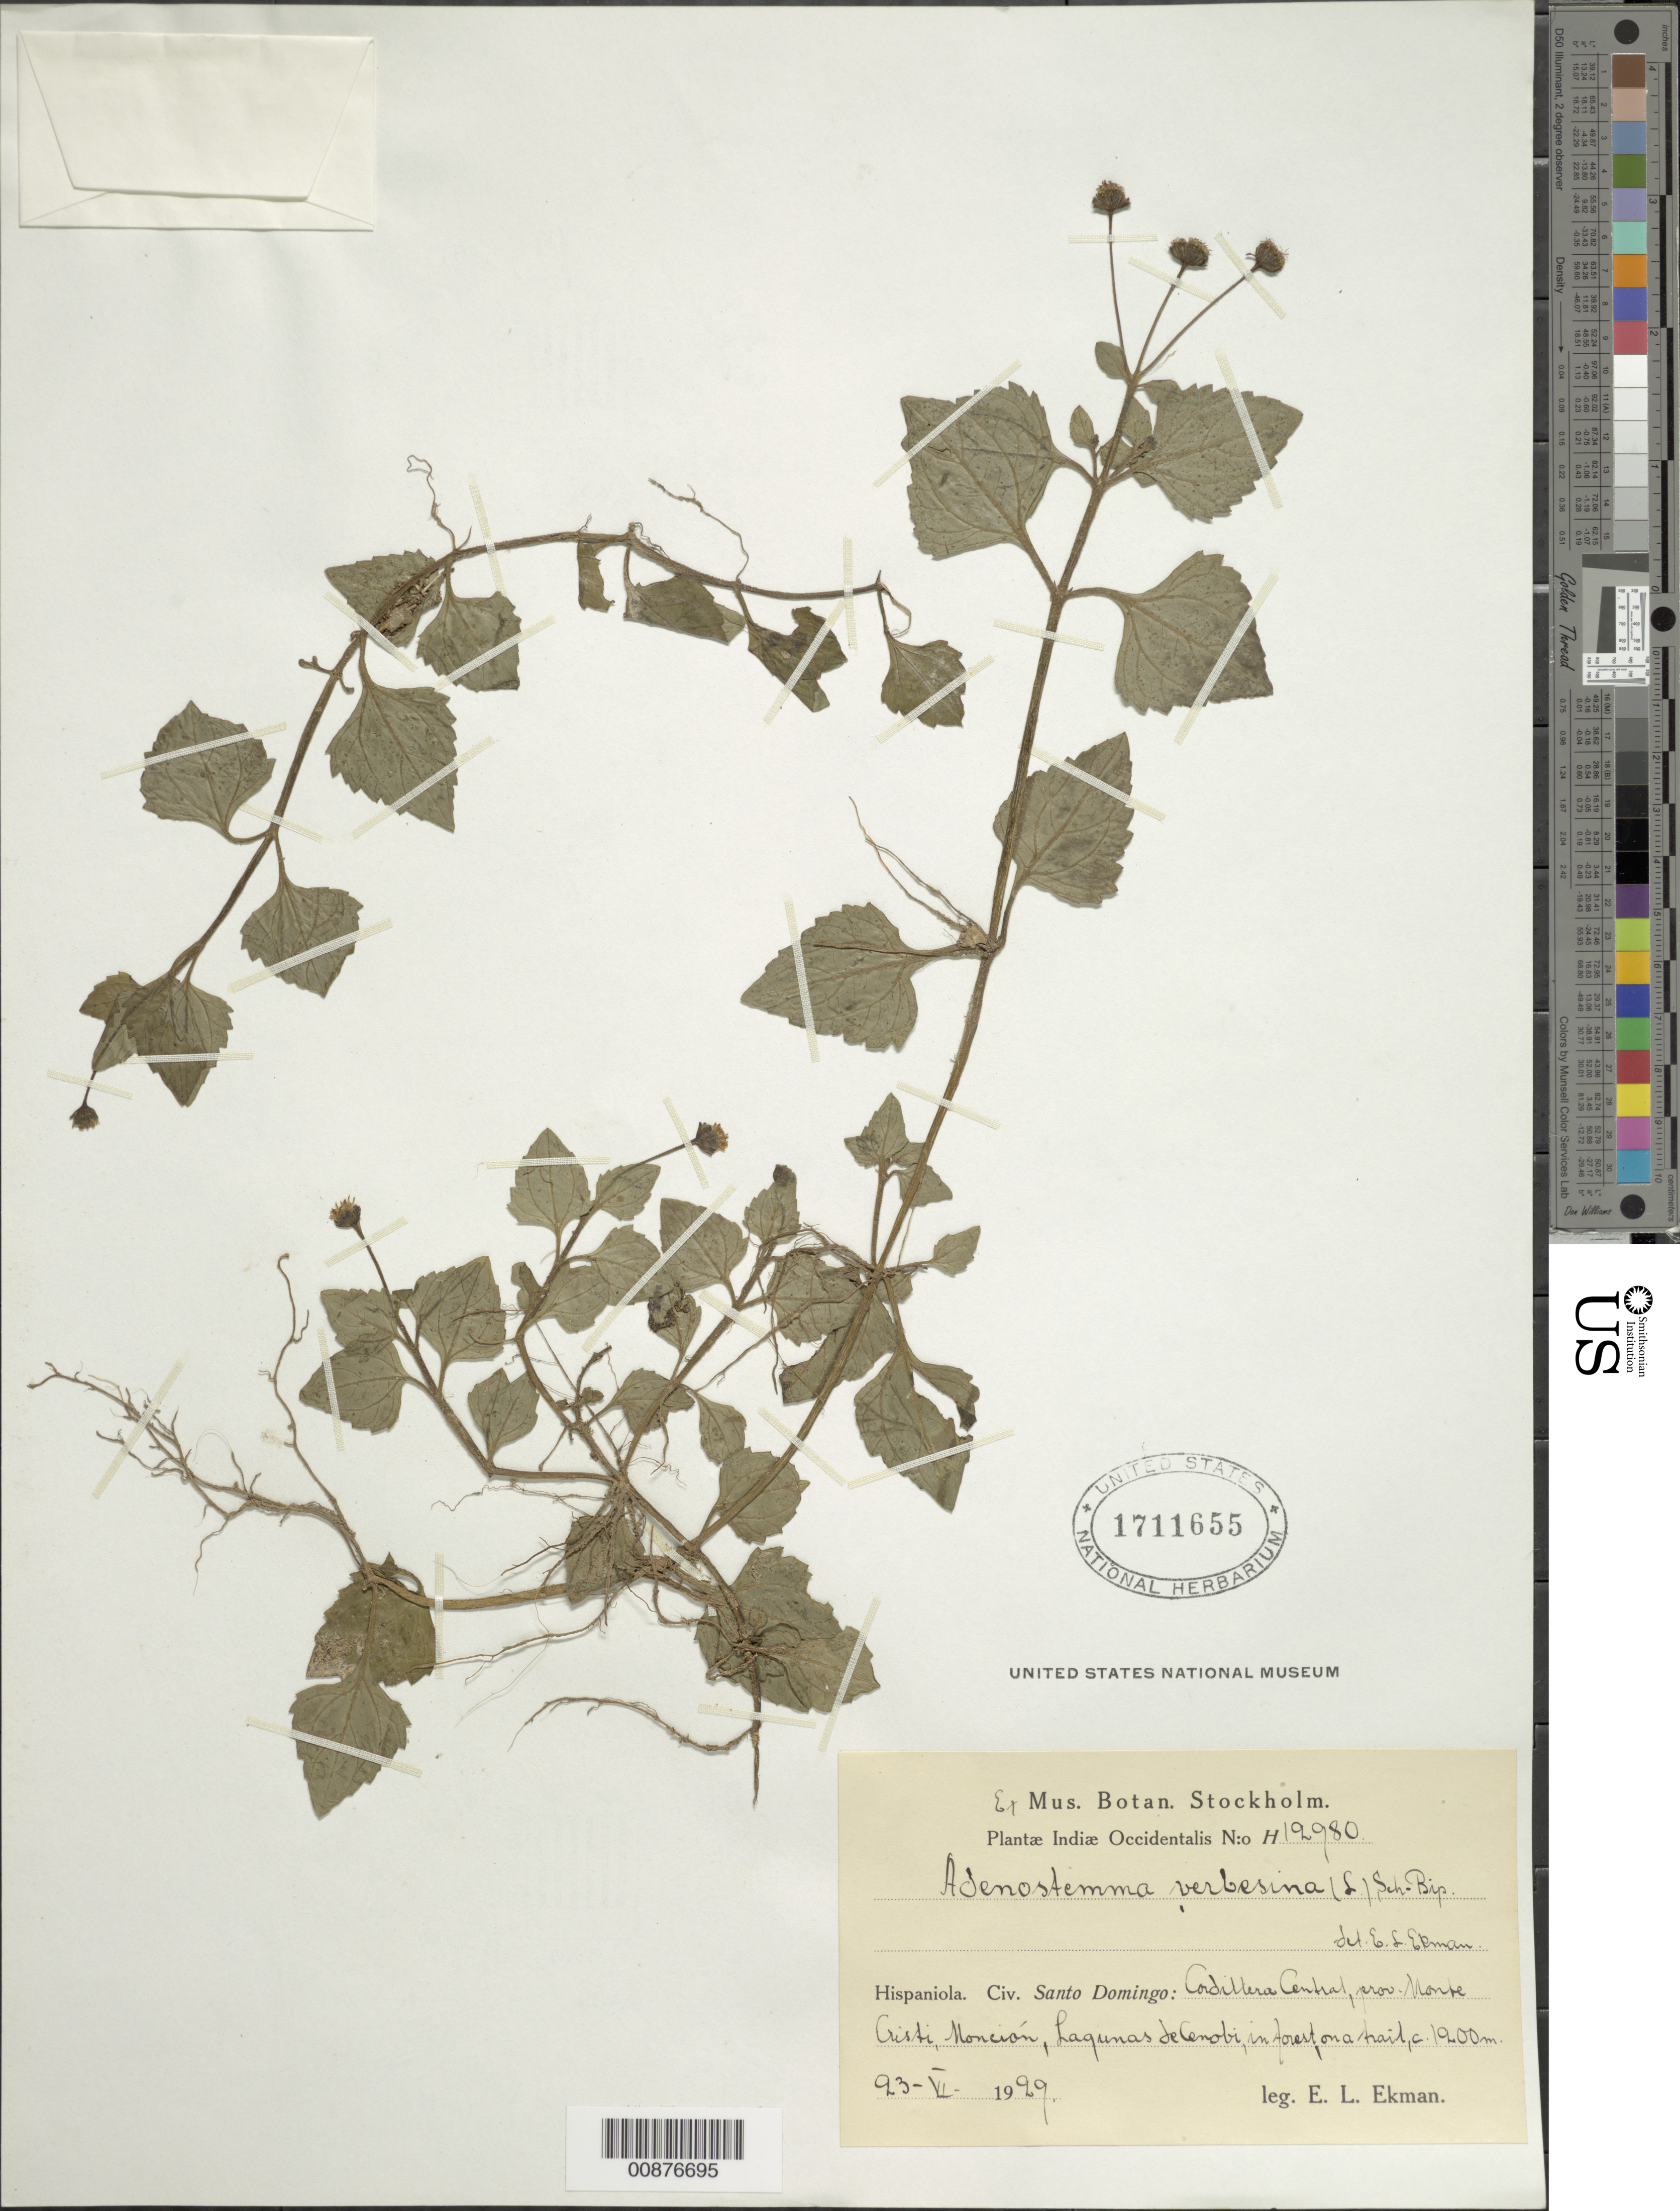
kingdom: Plantae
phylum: Tracheophyta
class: Magnoliopsida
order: Asterales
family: Asteraceae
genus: Adenostemma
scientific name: Adenostemma verbesina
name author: (L.) Sch. Bip.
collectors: E. L. Ekman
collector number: H 12980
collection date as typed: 23 Jun 1929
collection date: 1929-06-23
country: Dominican Republic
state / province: Monte Cristi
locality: Civ. Santo Domingo: Cordillera Central, Monción, Lagunas de Cenobi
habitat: In forest on trail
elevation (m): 1200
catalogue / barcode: US 3381290